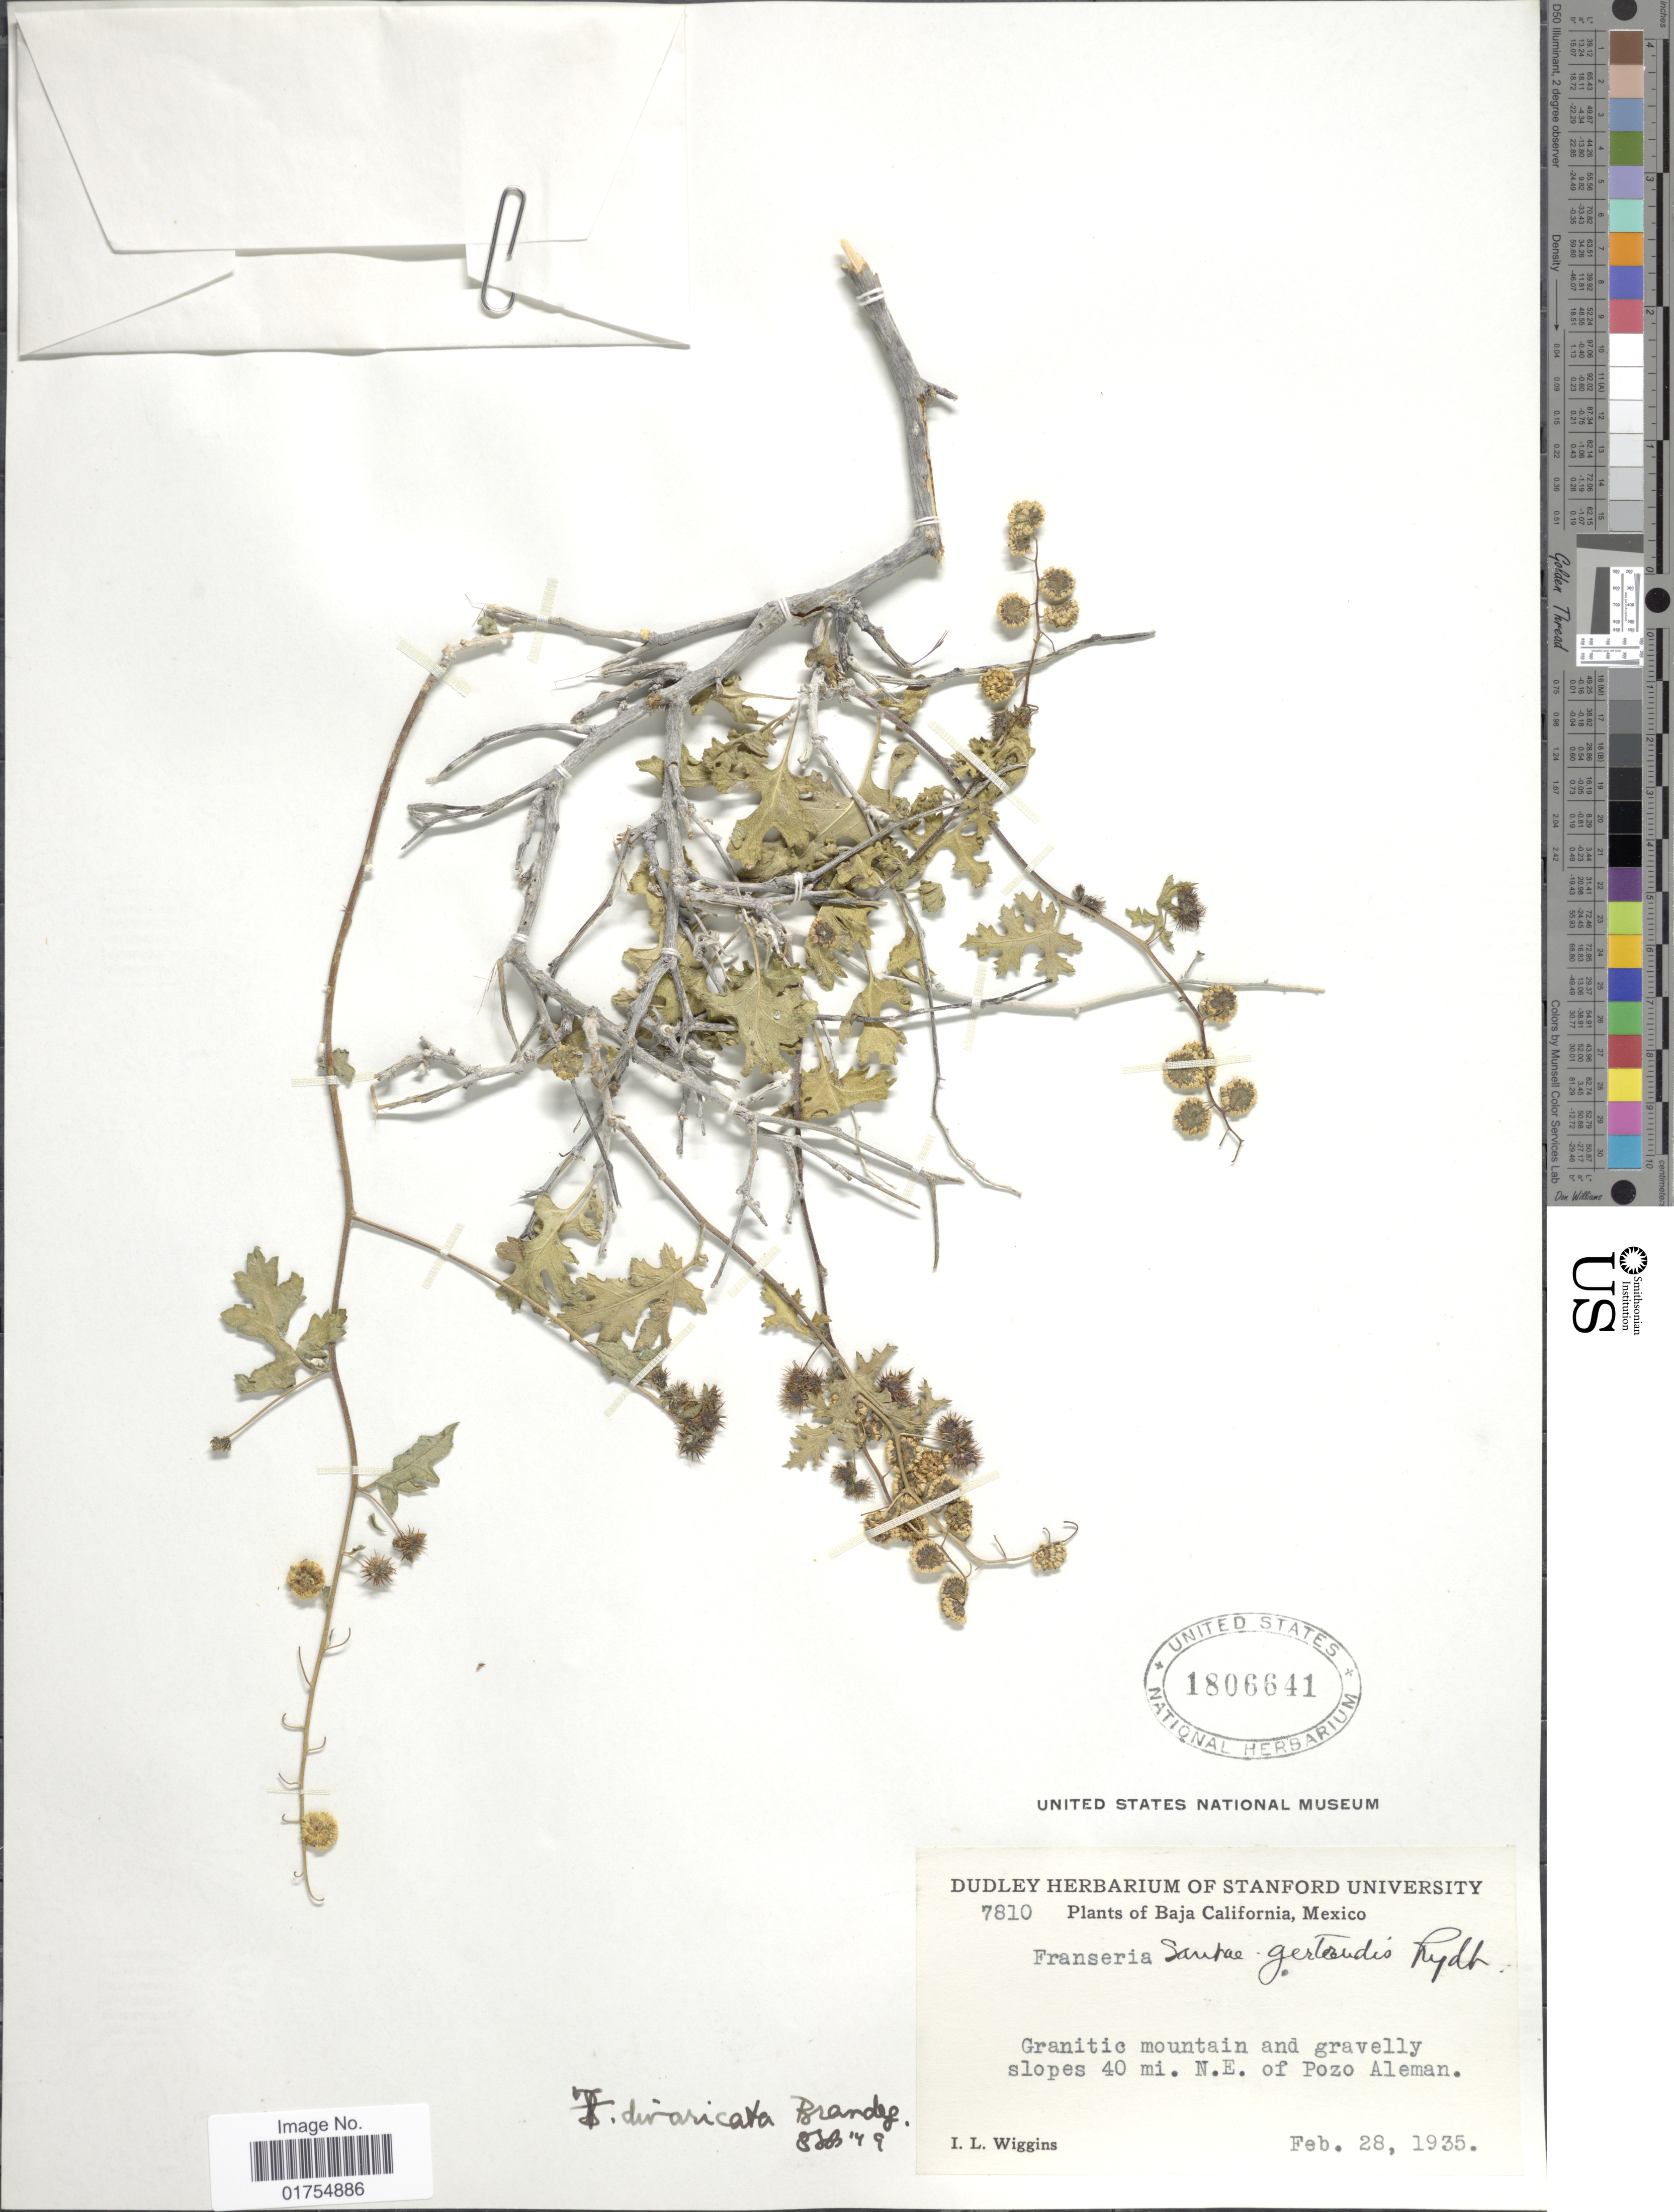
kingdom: Plantae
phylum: Tracheophyta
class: Magnoliopsida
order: Asterales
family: Asteraceae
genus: Franseria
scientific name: Franseria divaricata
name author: Brandegee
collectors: I. L. Wiggins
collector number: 7810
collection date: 1935-02-28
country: Mexico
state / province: Baja California Norte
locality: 40 mi. N.E. of Pozo Aleman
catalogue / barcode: US 1806641